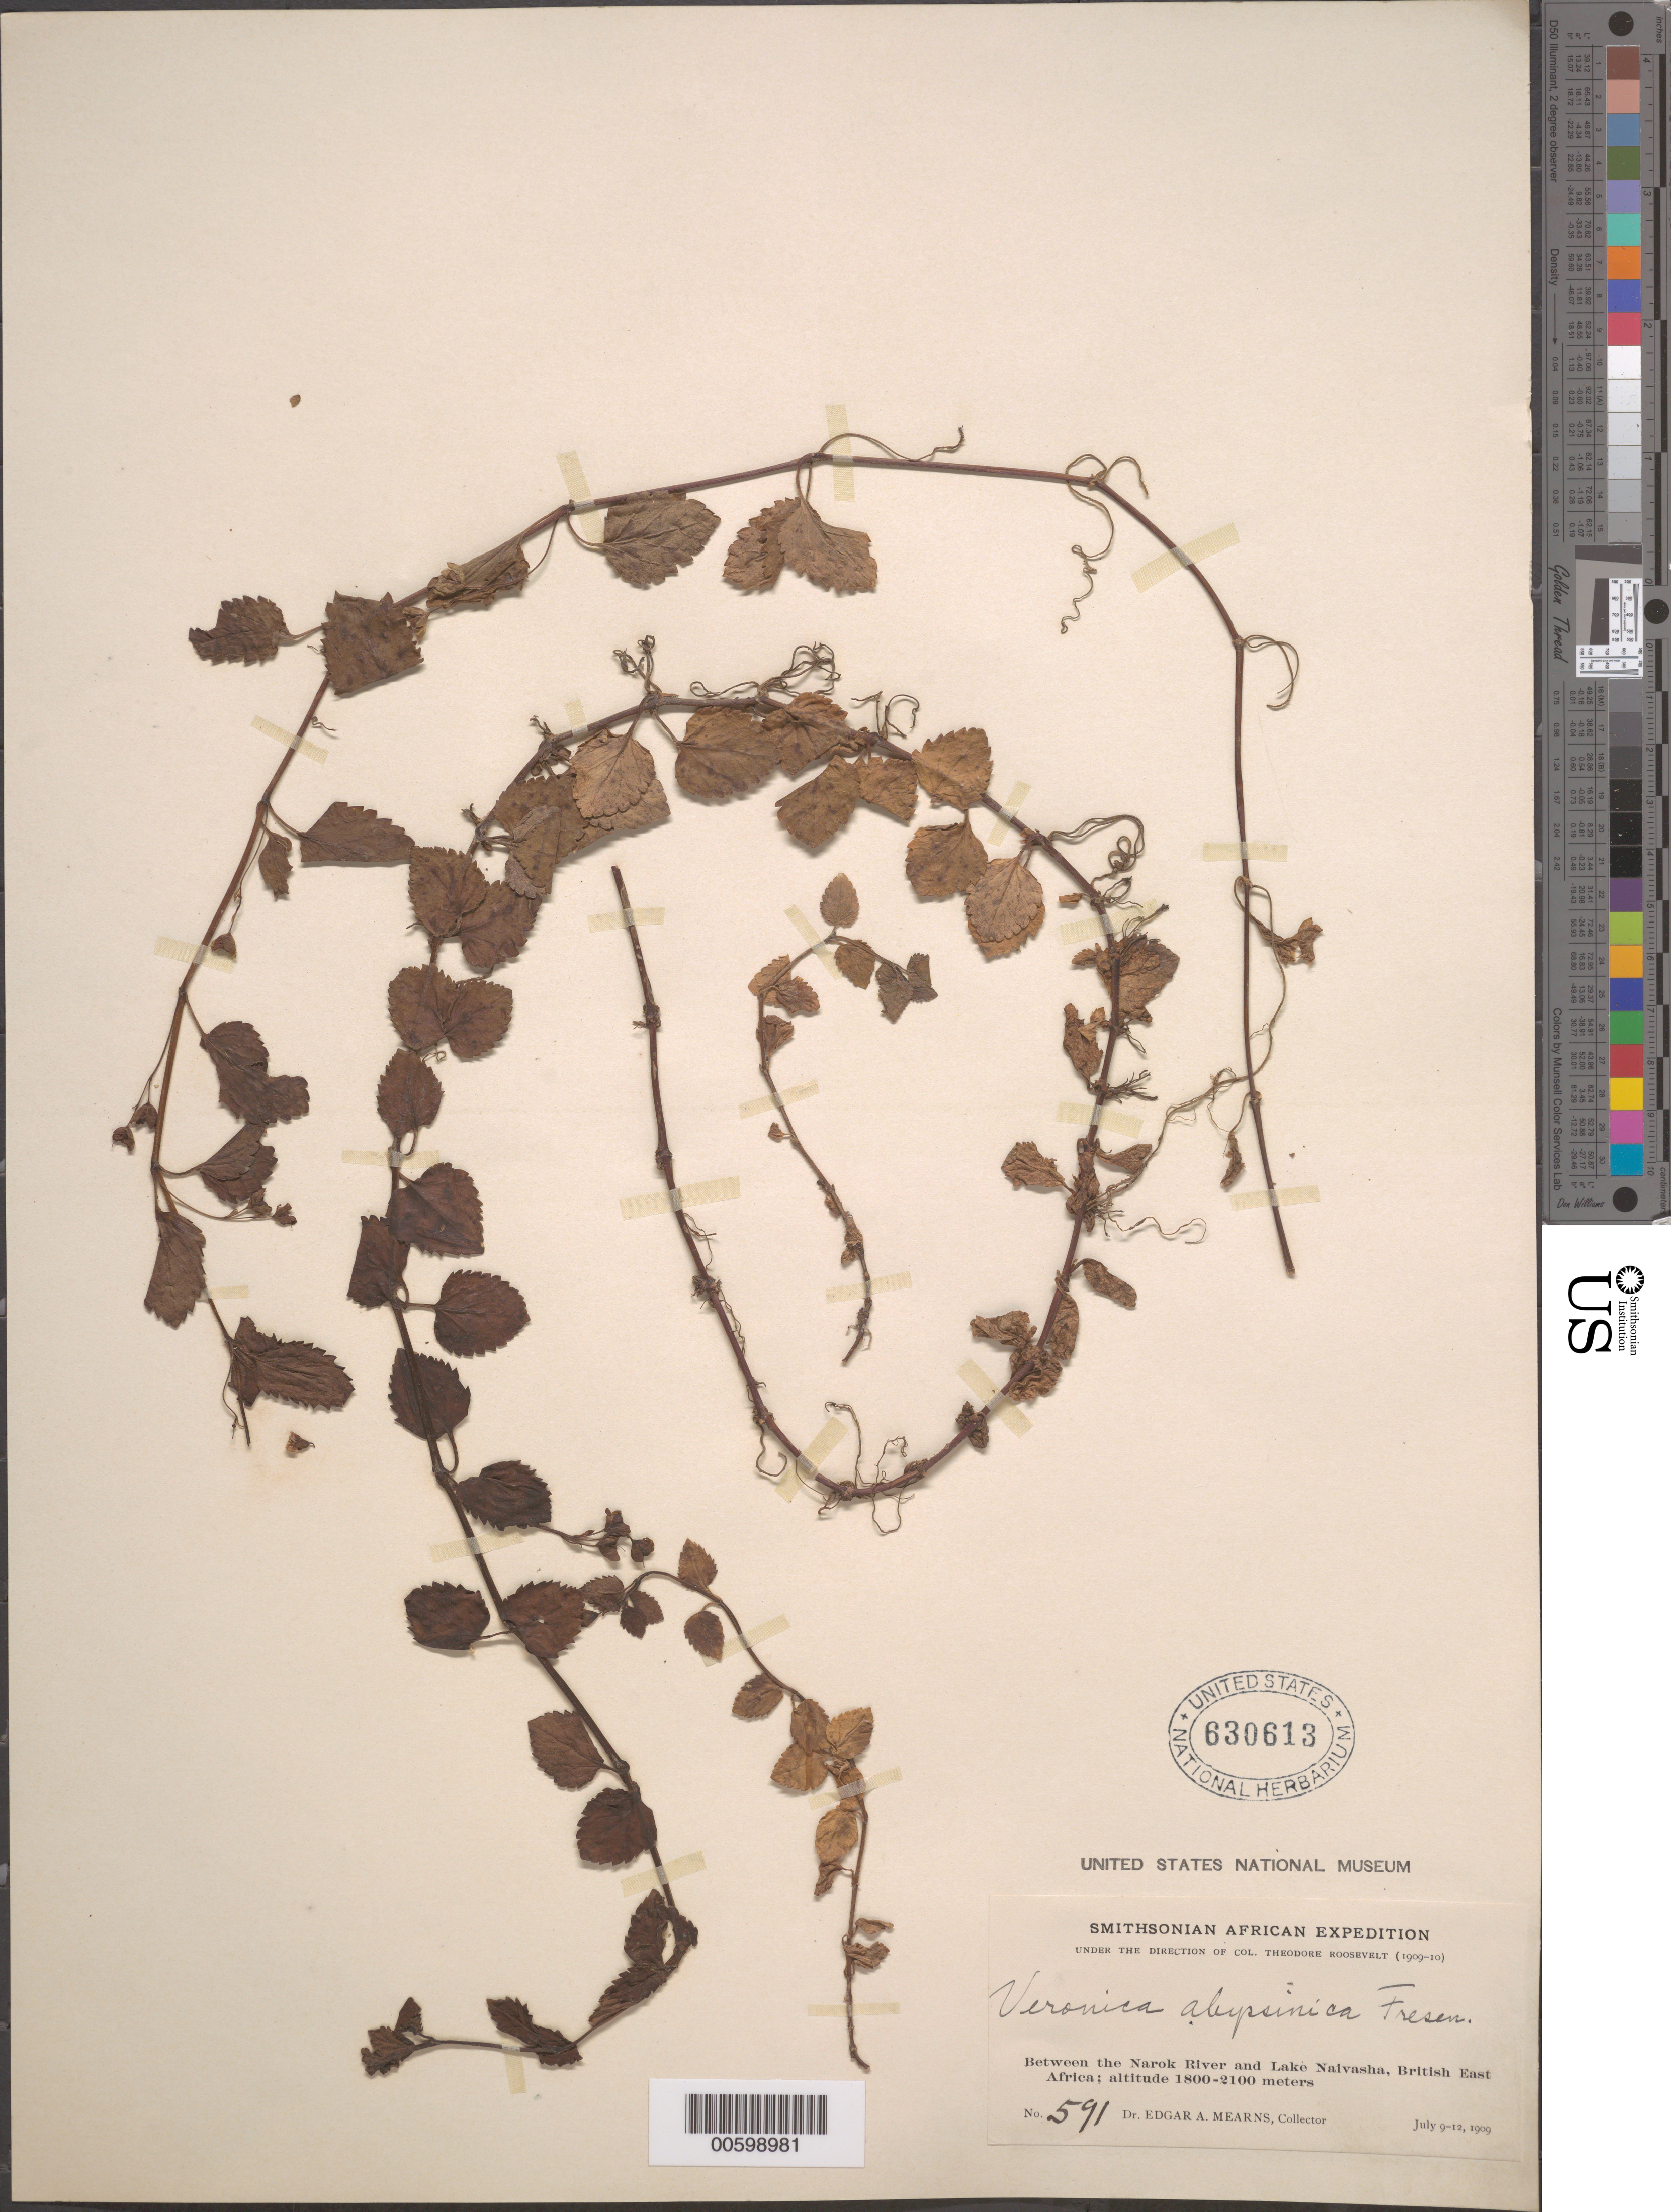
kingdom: Plantae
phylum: Tracheophyta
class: Magnoliopsida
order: Lamiales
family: Plantaginaceae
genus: Veronica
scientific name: Veronica abyssinica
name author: Fresen.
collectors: E. A. Mearns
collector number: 591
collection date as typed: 09 Jul 1909 to 12 Jul 1909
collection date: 1909-07-09/1909-07-12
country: Kenya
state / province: Nakuru / Narok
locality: Between the Narok river and Lake Naivasha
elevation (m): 1800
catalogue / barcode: US 630613